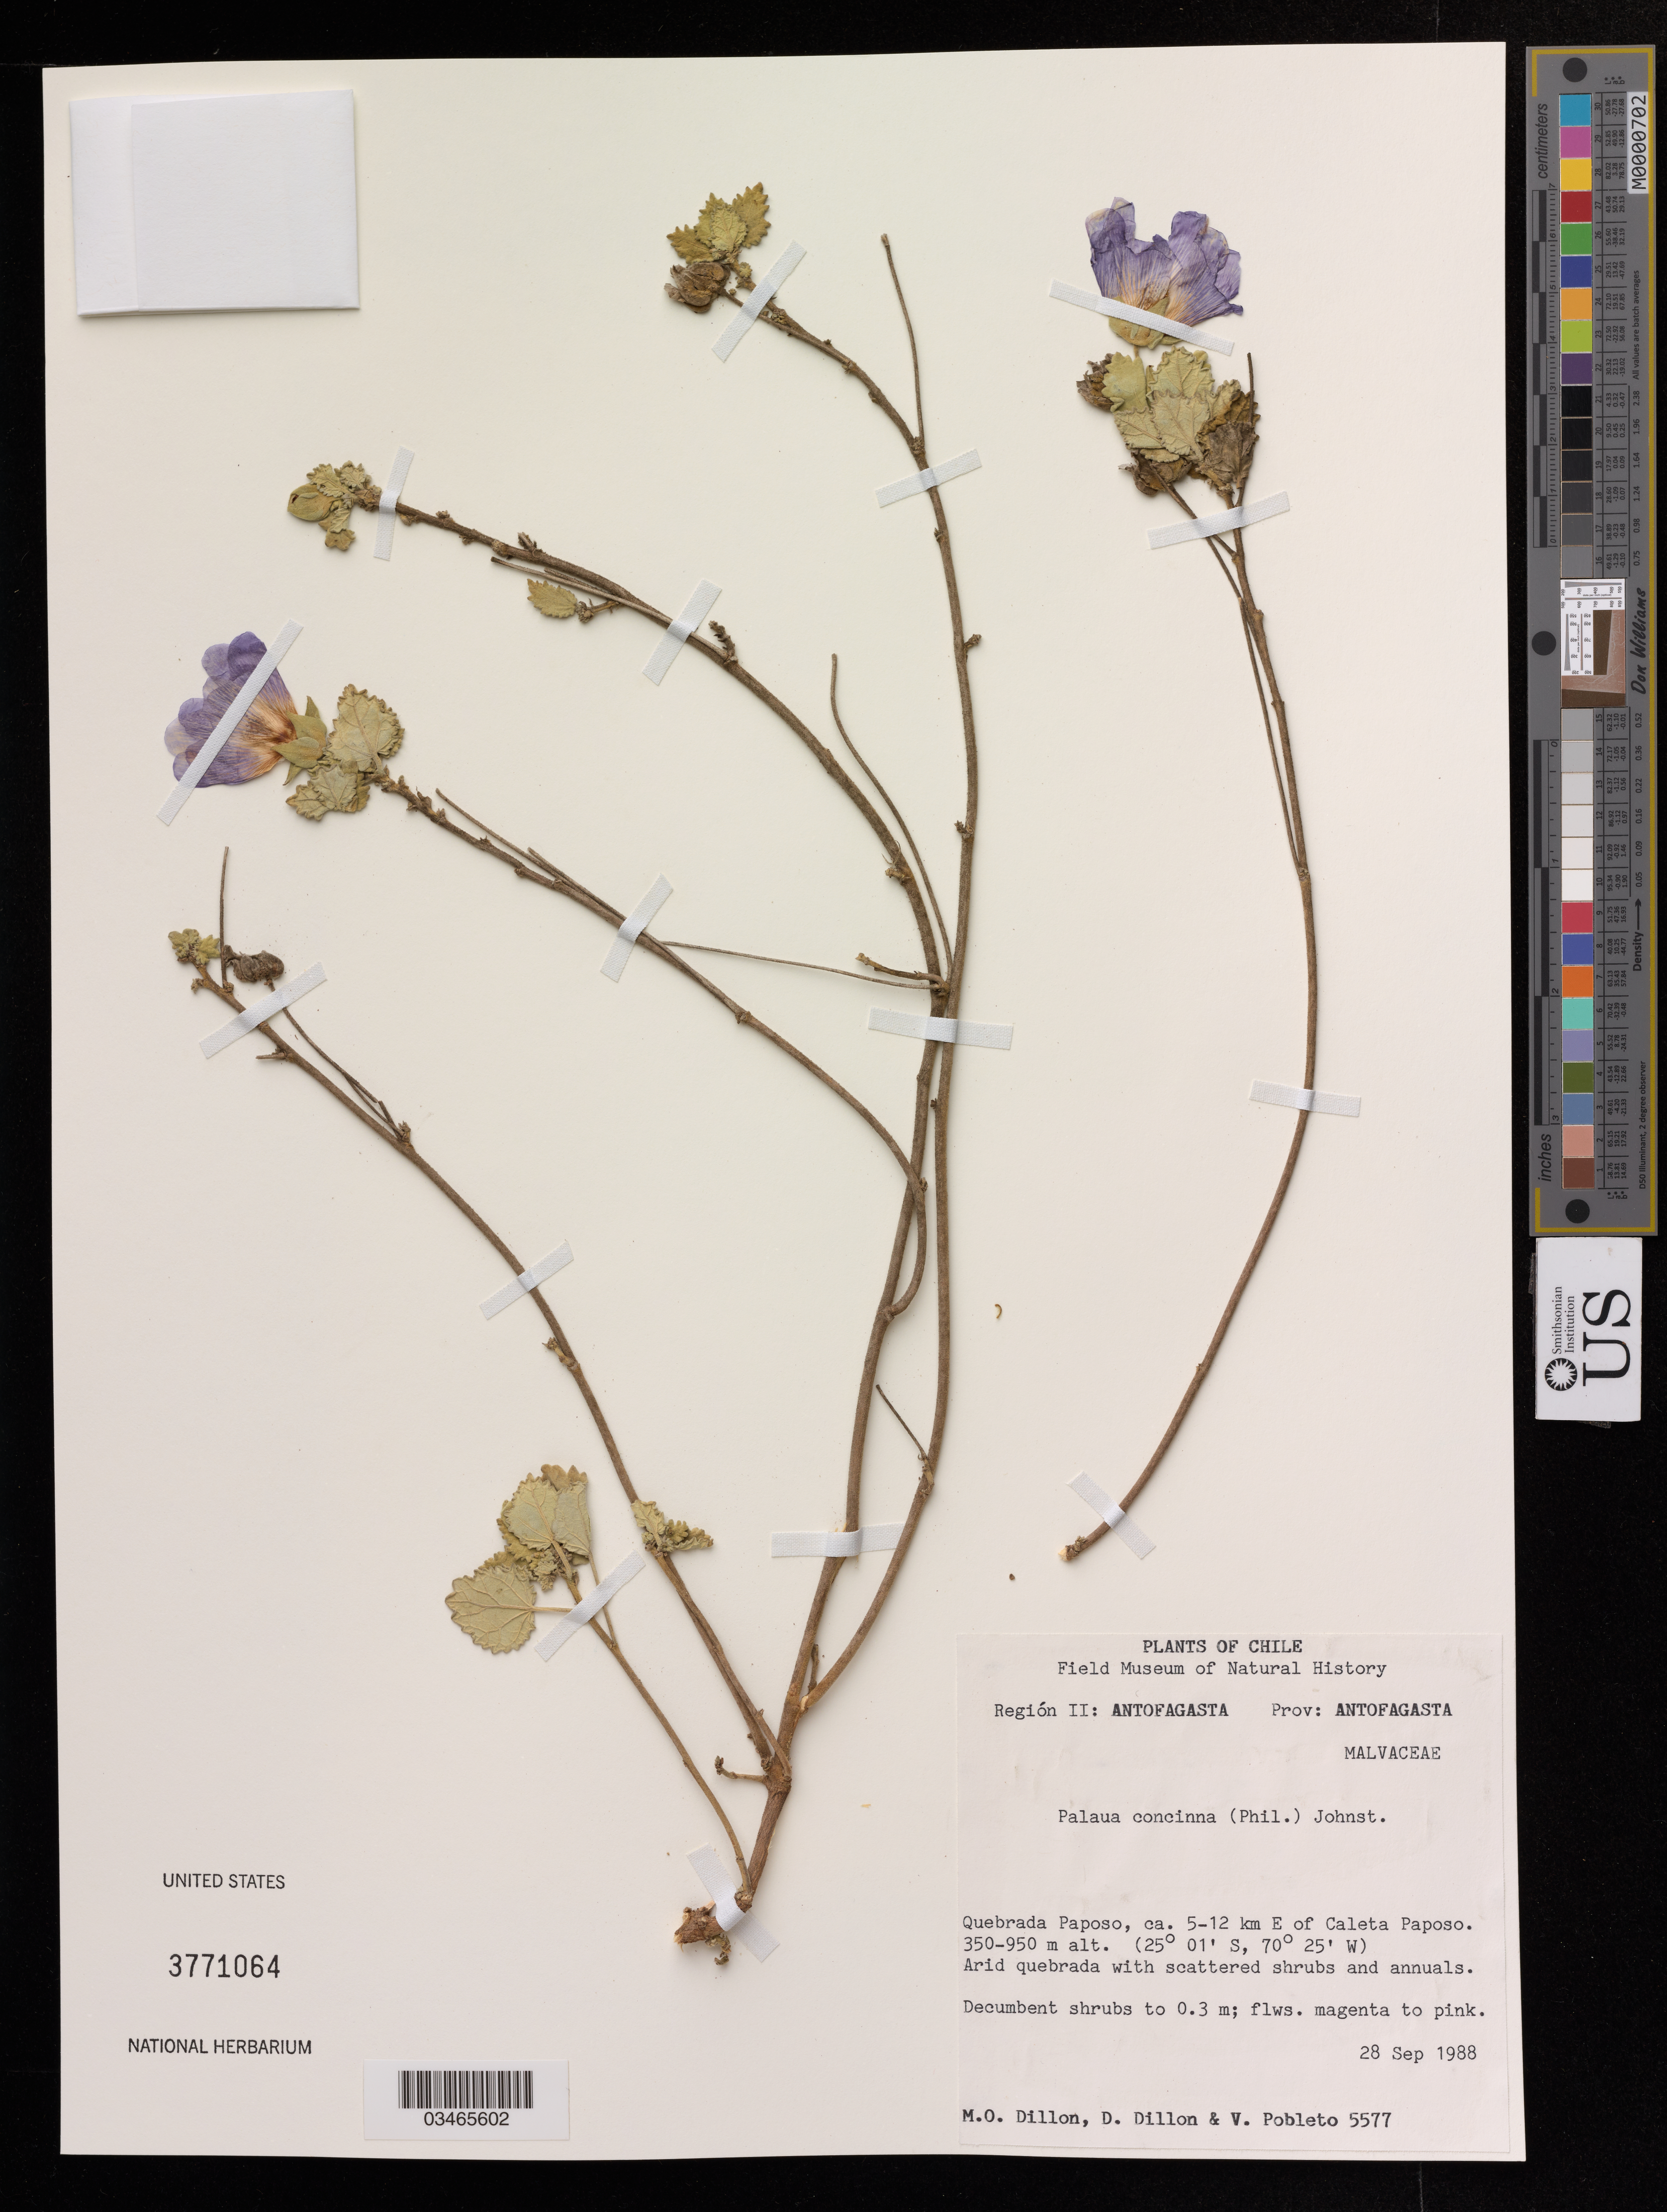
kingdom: Plantae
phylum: Tracheophyta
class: Magnoliopsida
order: Malvales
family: Malvaceae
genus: Palaua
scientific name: Palaua concinna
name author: (Phil.) I.M. Johnst.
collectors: M. O. Dillon, D. Dillon & V. Poblete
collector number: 5577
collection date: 1988-09-28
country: Chile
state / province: Antofagasta (II)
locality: Prov.: Antofagasta. Quebrada Paposo, ca. 5-12 km E of Caleta Paposo.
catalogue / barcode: US 3771064